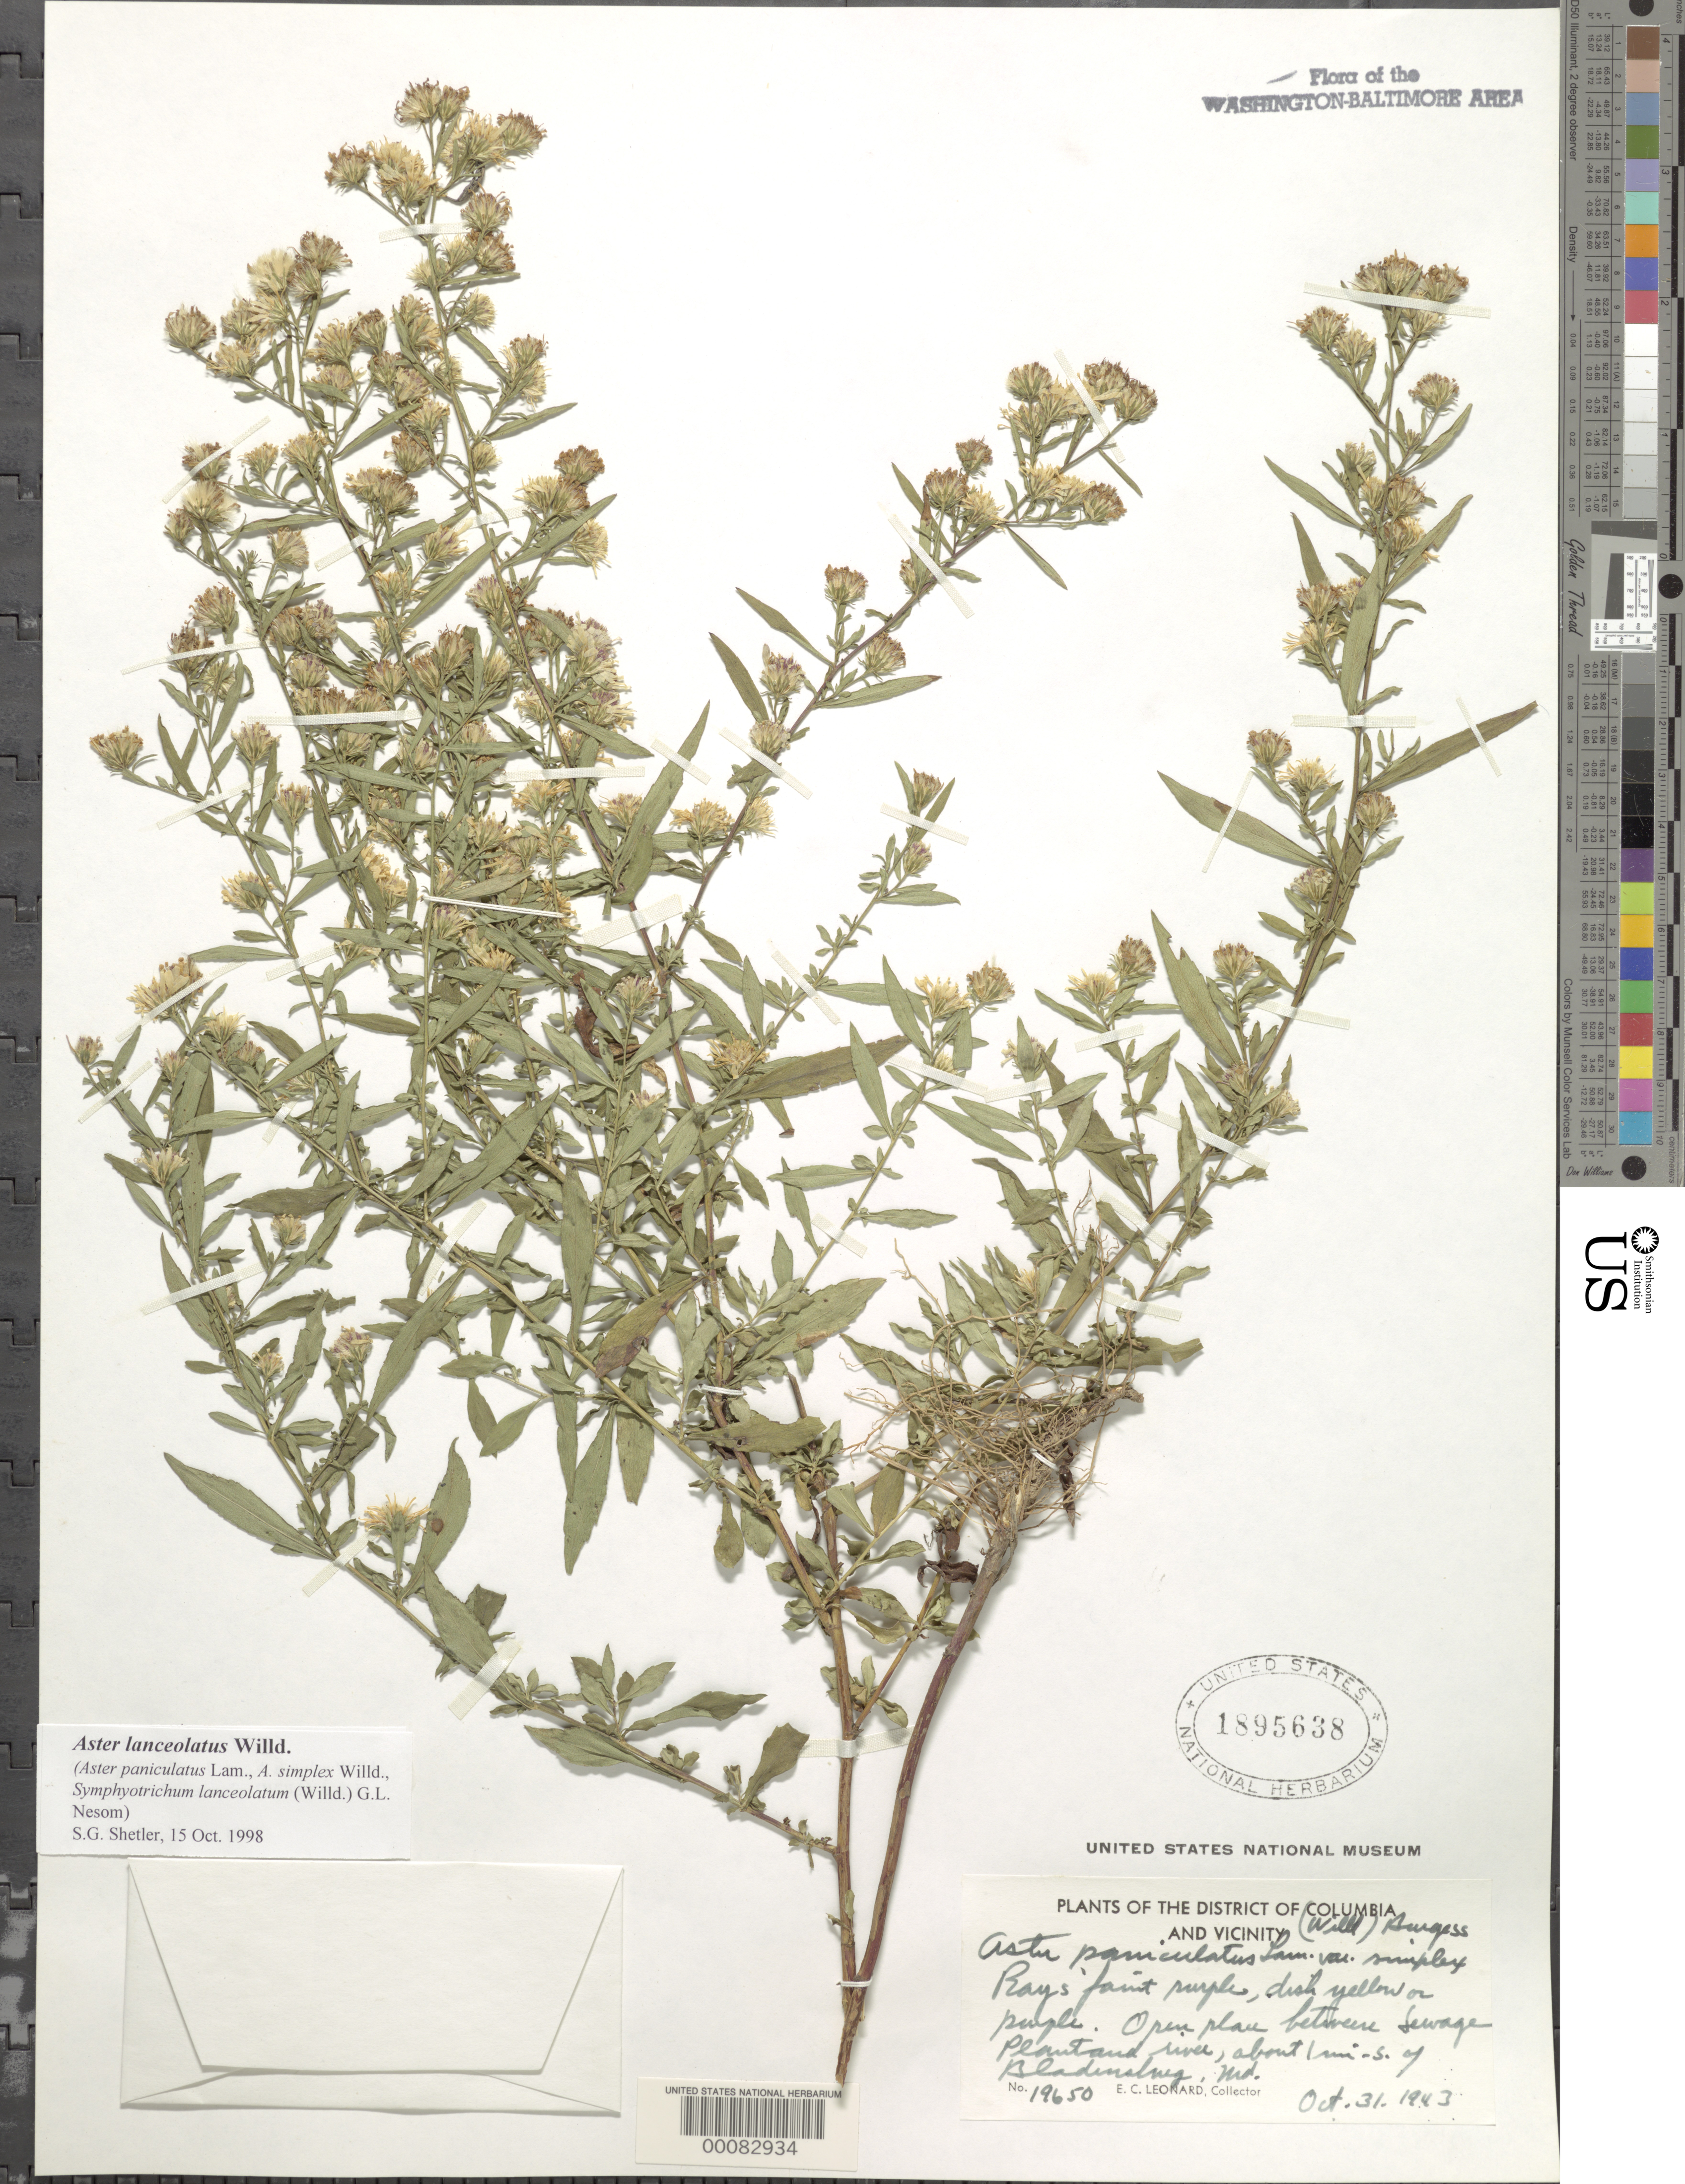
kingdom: Plantae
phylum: Tracheophyta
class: Magnoliopsida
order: Asterales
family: Asteraceae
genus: Symphyotrichum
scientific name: Symphyotrichum lanceolatum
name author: (Willd.) G.L. Nesom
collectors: E. C. Leonard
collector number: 19650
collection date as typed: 31 Oct 1943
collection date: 1943-10-31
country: United States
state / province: Maryland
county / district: Prince George's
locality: between Sewage Plant and River south of Bladensburg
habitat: Open place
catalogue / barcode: US 1895638